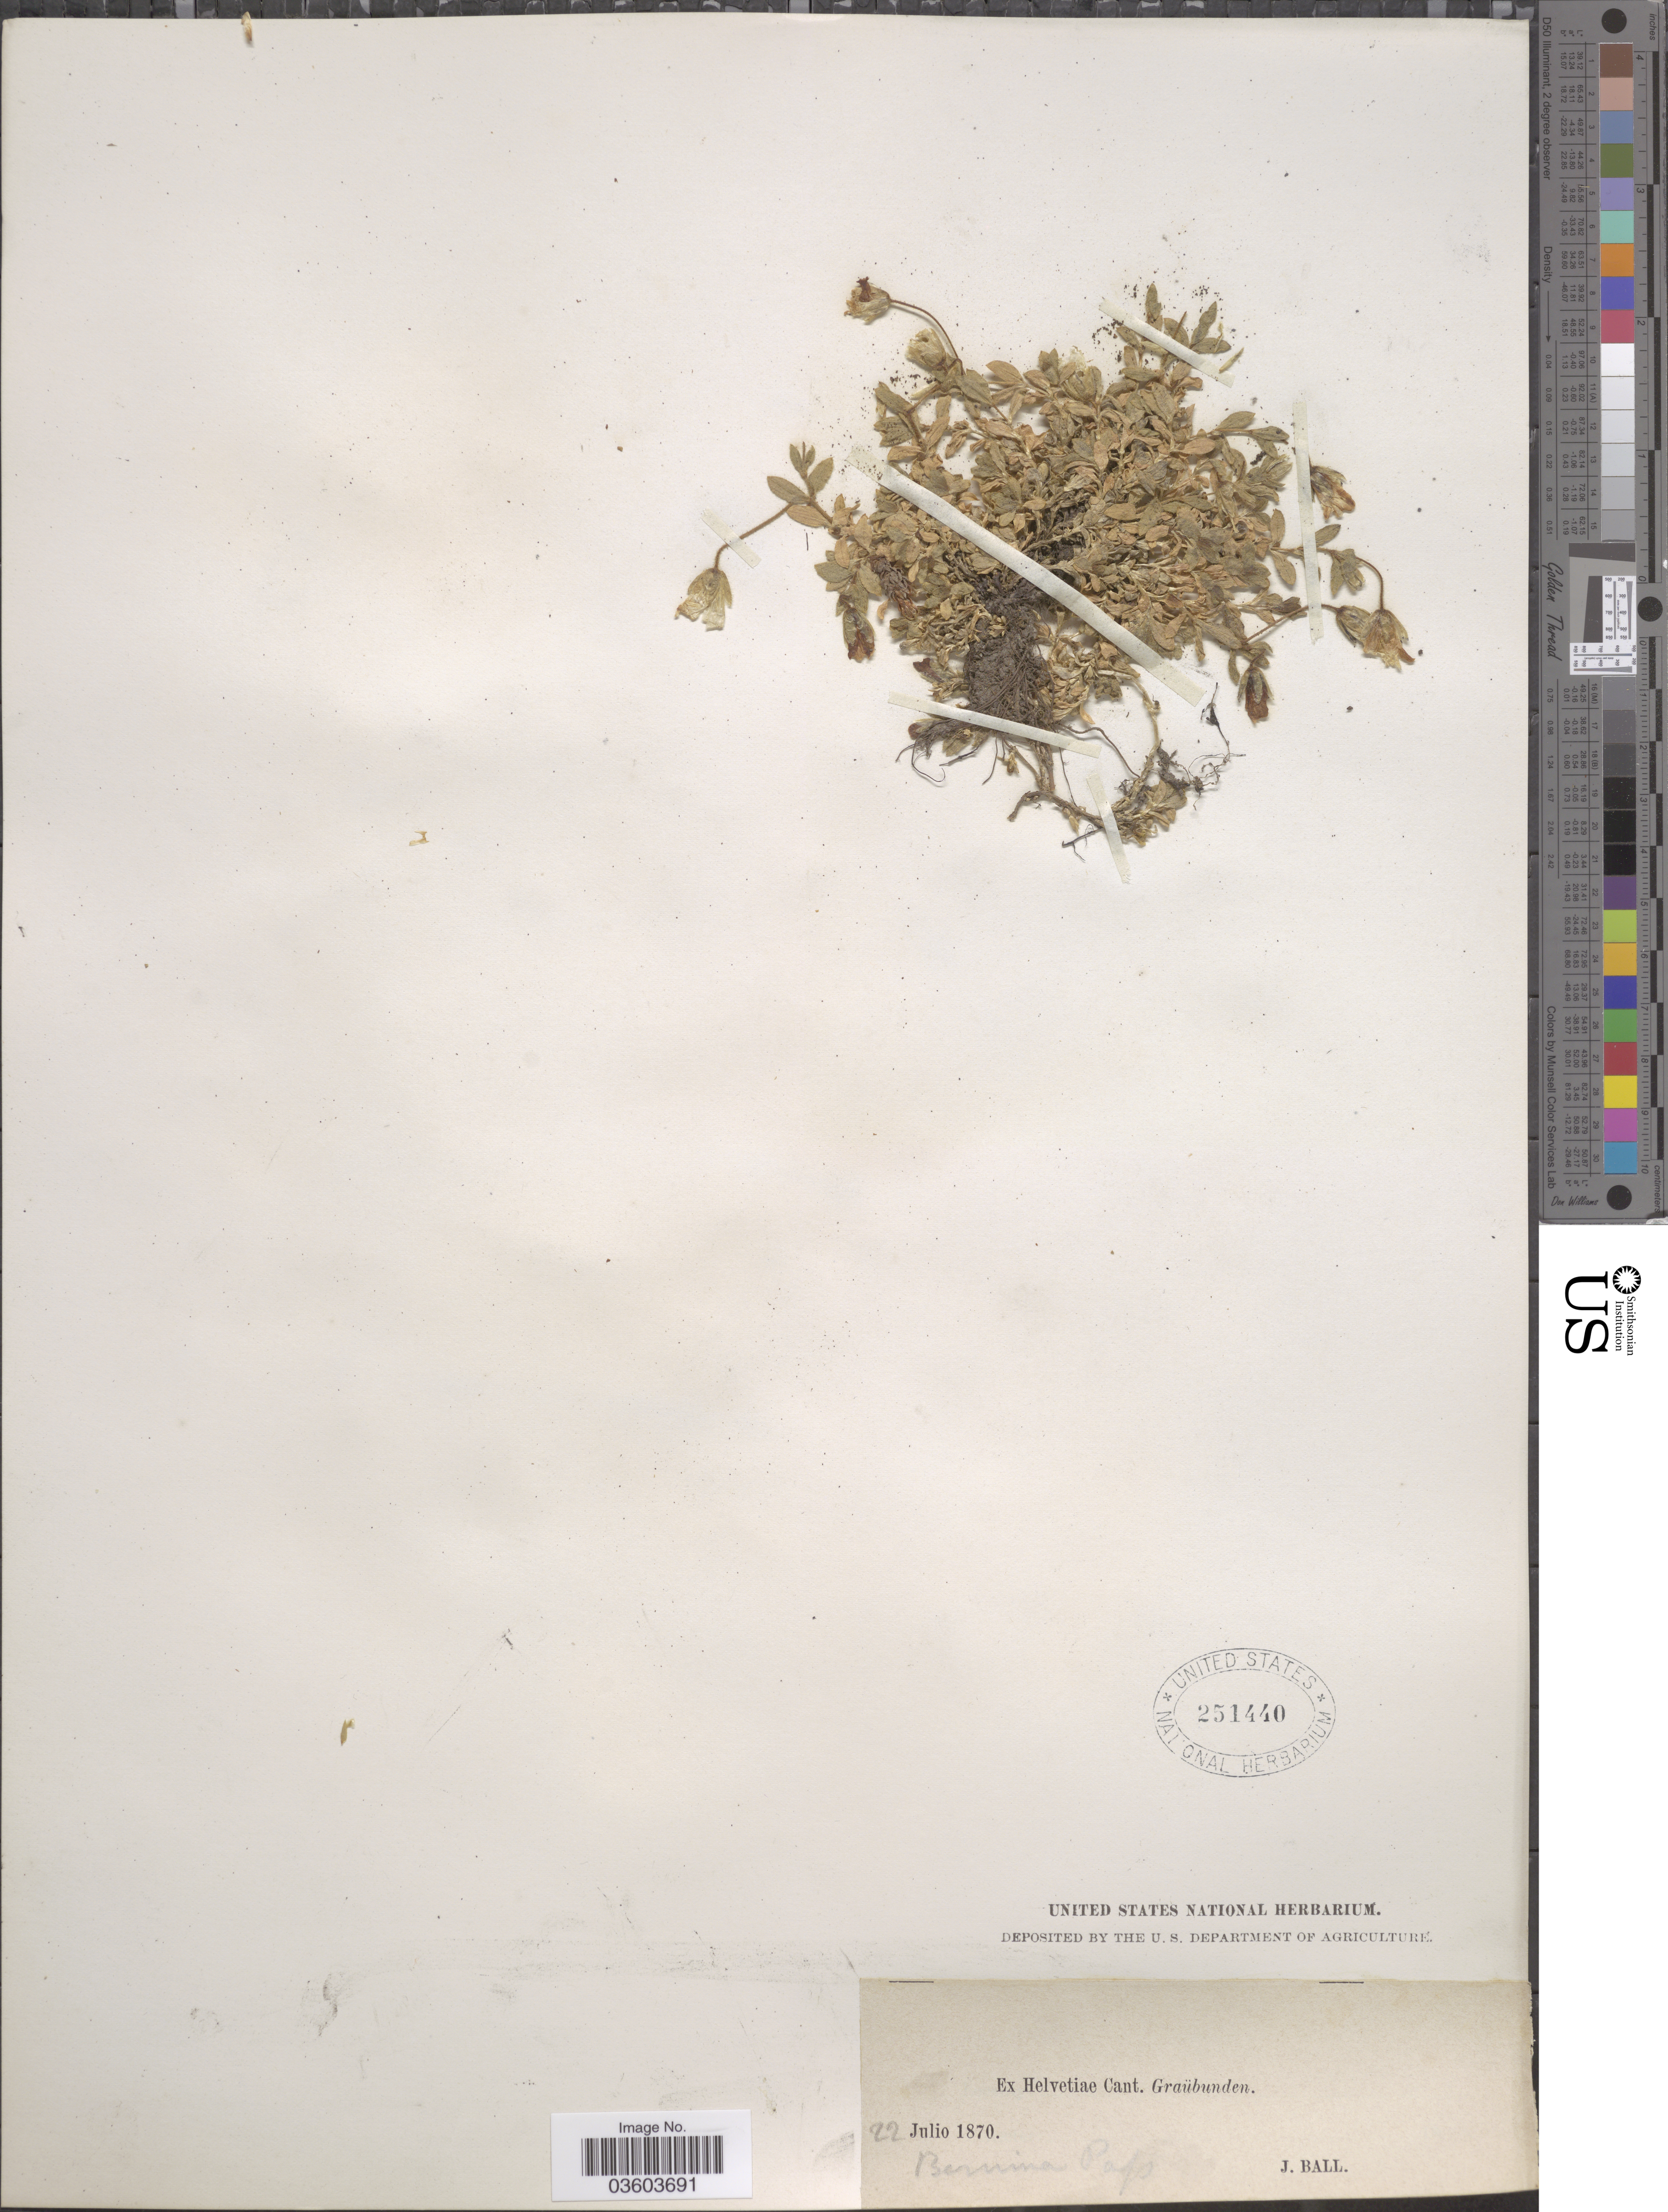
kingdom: Plantae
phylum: Tracheophyta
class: Magnoliopsida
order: Caryophyllales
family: Caryophyllaceae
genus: Cerastium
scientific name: Cerastium sp.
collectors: J. Ball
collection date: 1870-07-22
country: Switzerland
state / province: Graubunden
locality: Ex Helvetiae Cant. Bernina Pass.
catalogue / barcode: US 251440